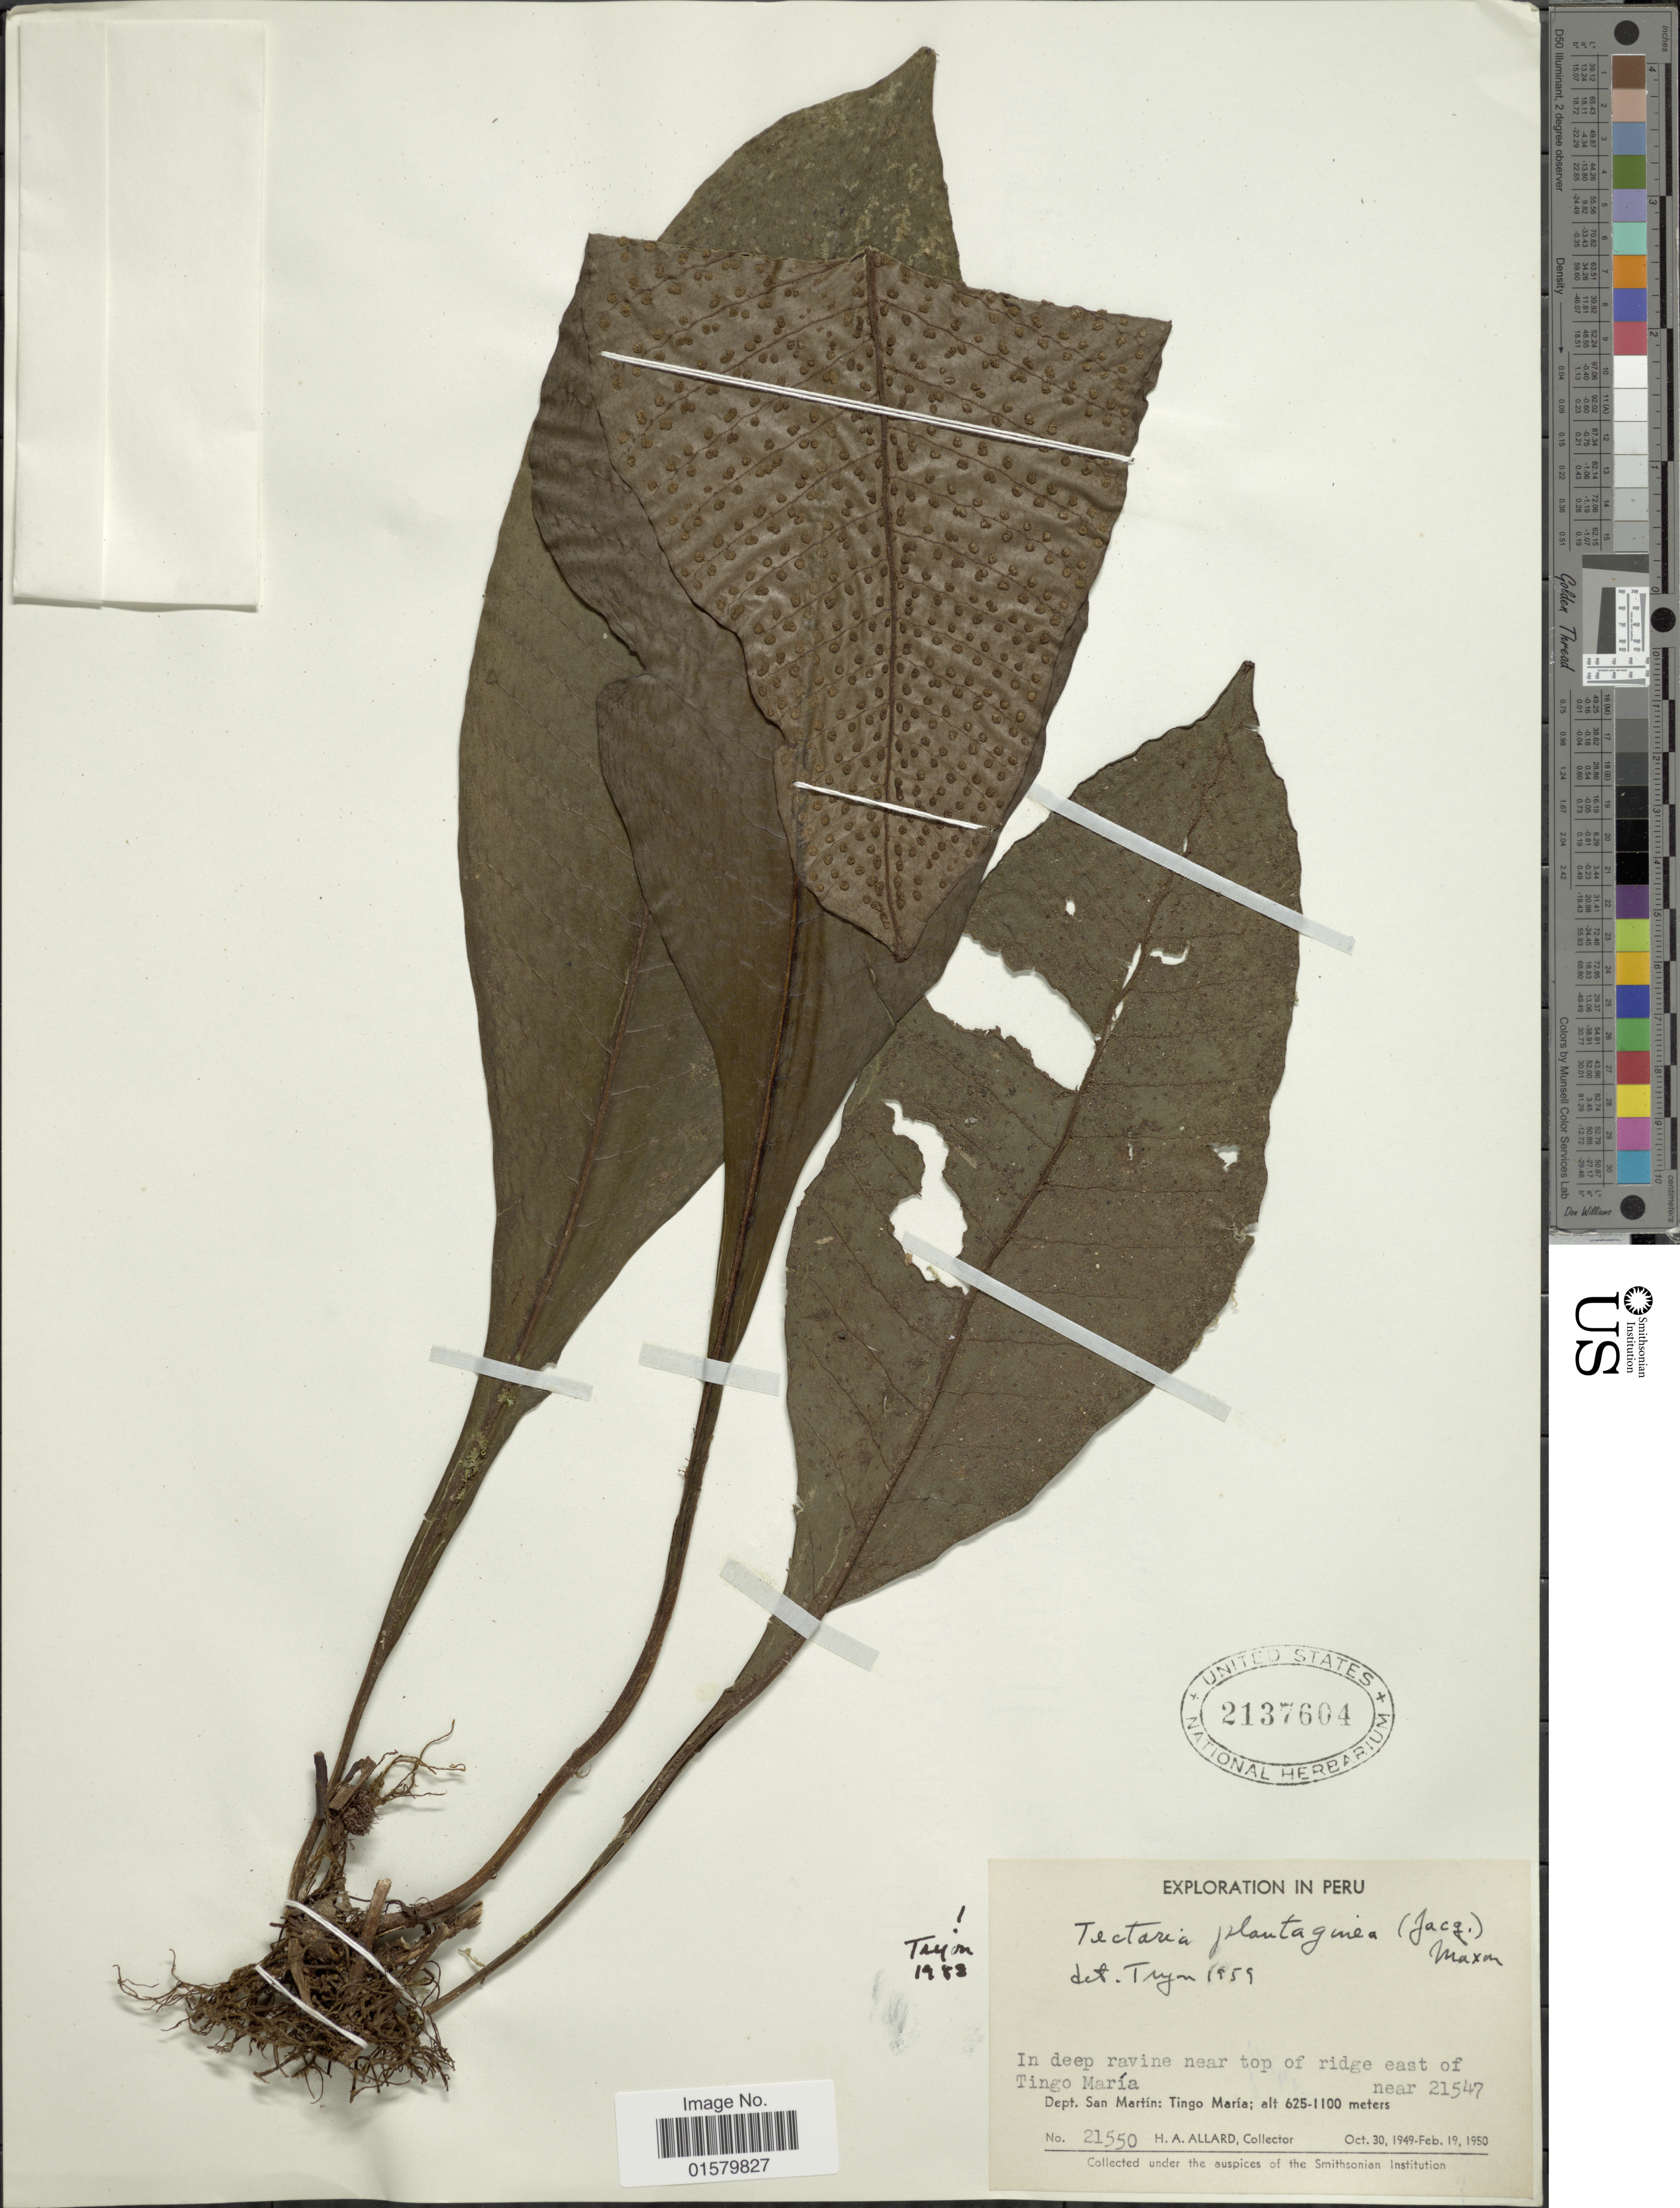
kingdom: Plantae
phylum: Tracheophyta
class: Polypodiopsida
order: Polypodiales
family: Tectariaceae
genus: Tectaria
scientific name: Tectaria plantaginea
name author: (Jacq.) Maxon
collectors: H. A. Allard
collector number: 21550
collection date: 1949-10-30/1950-02-19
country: Peru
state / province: San Martín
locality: Near top of ridge east of Tingo Maria, Dept. San Martin: Tingo Maria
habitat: in deep ravine near top of ridge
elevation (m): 625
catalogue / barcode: US 2137604